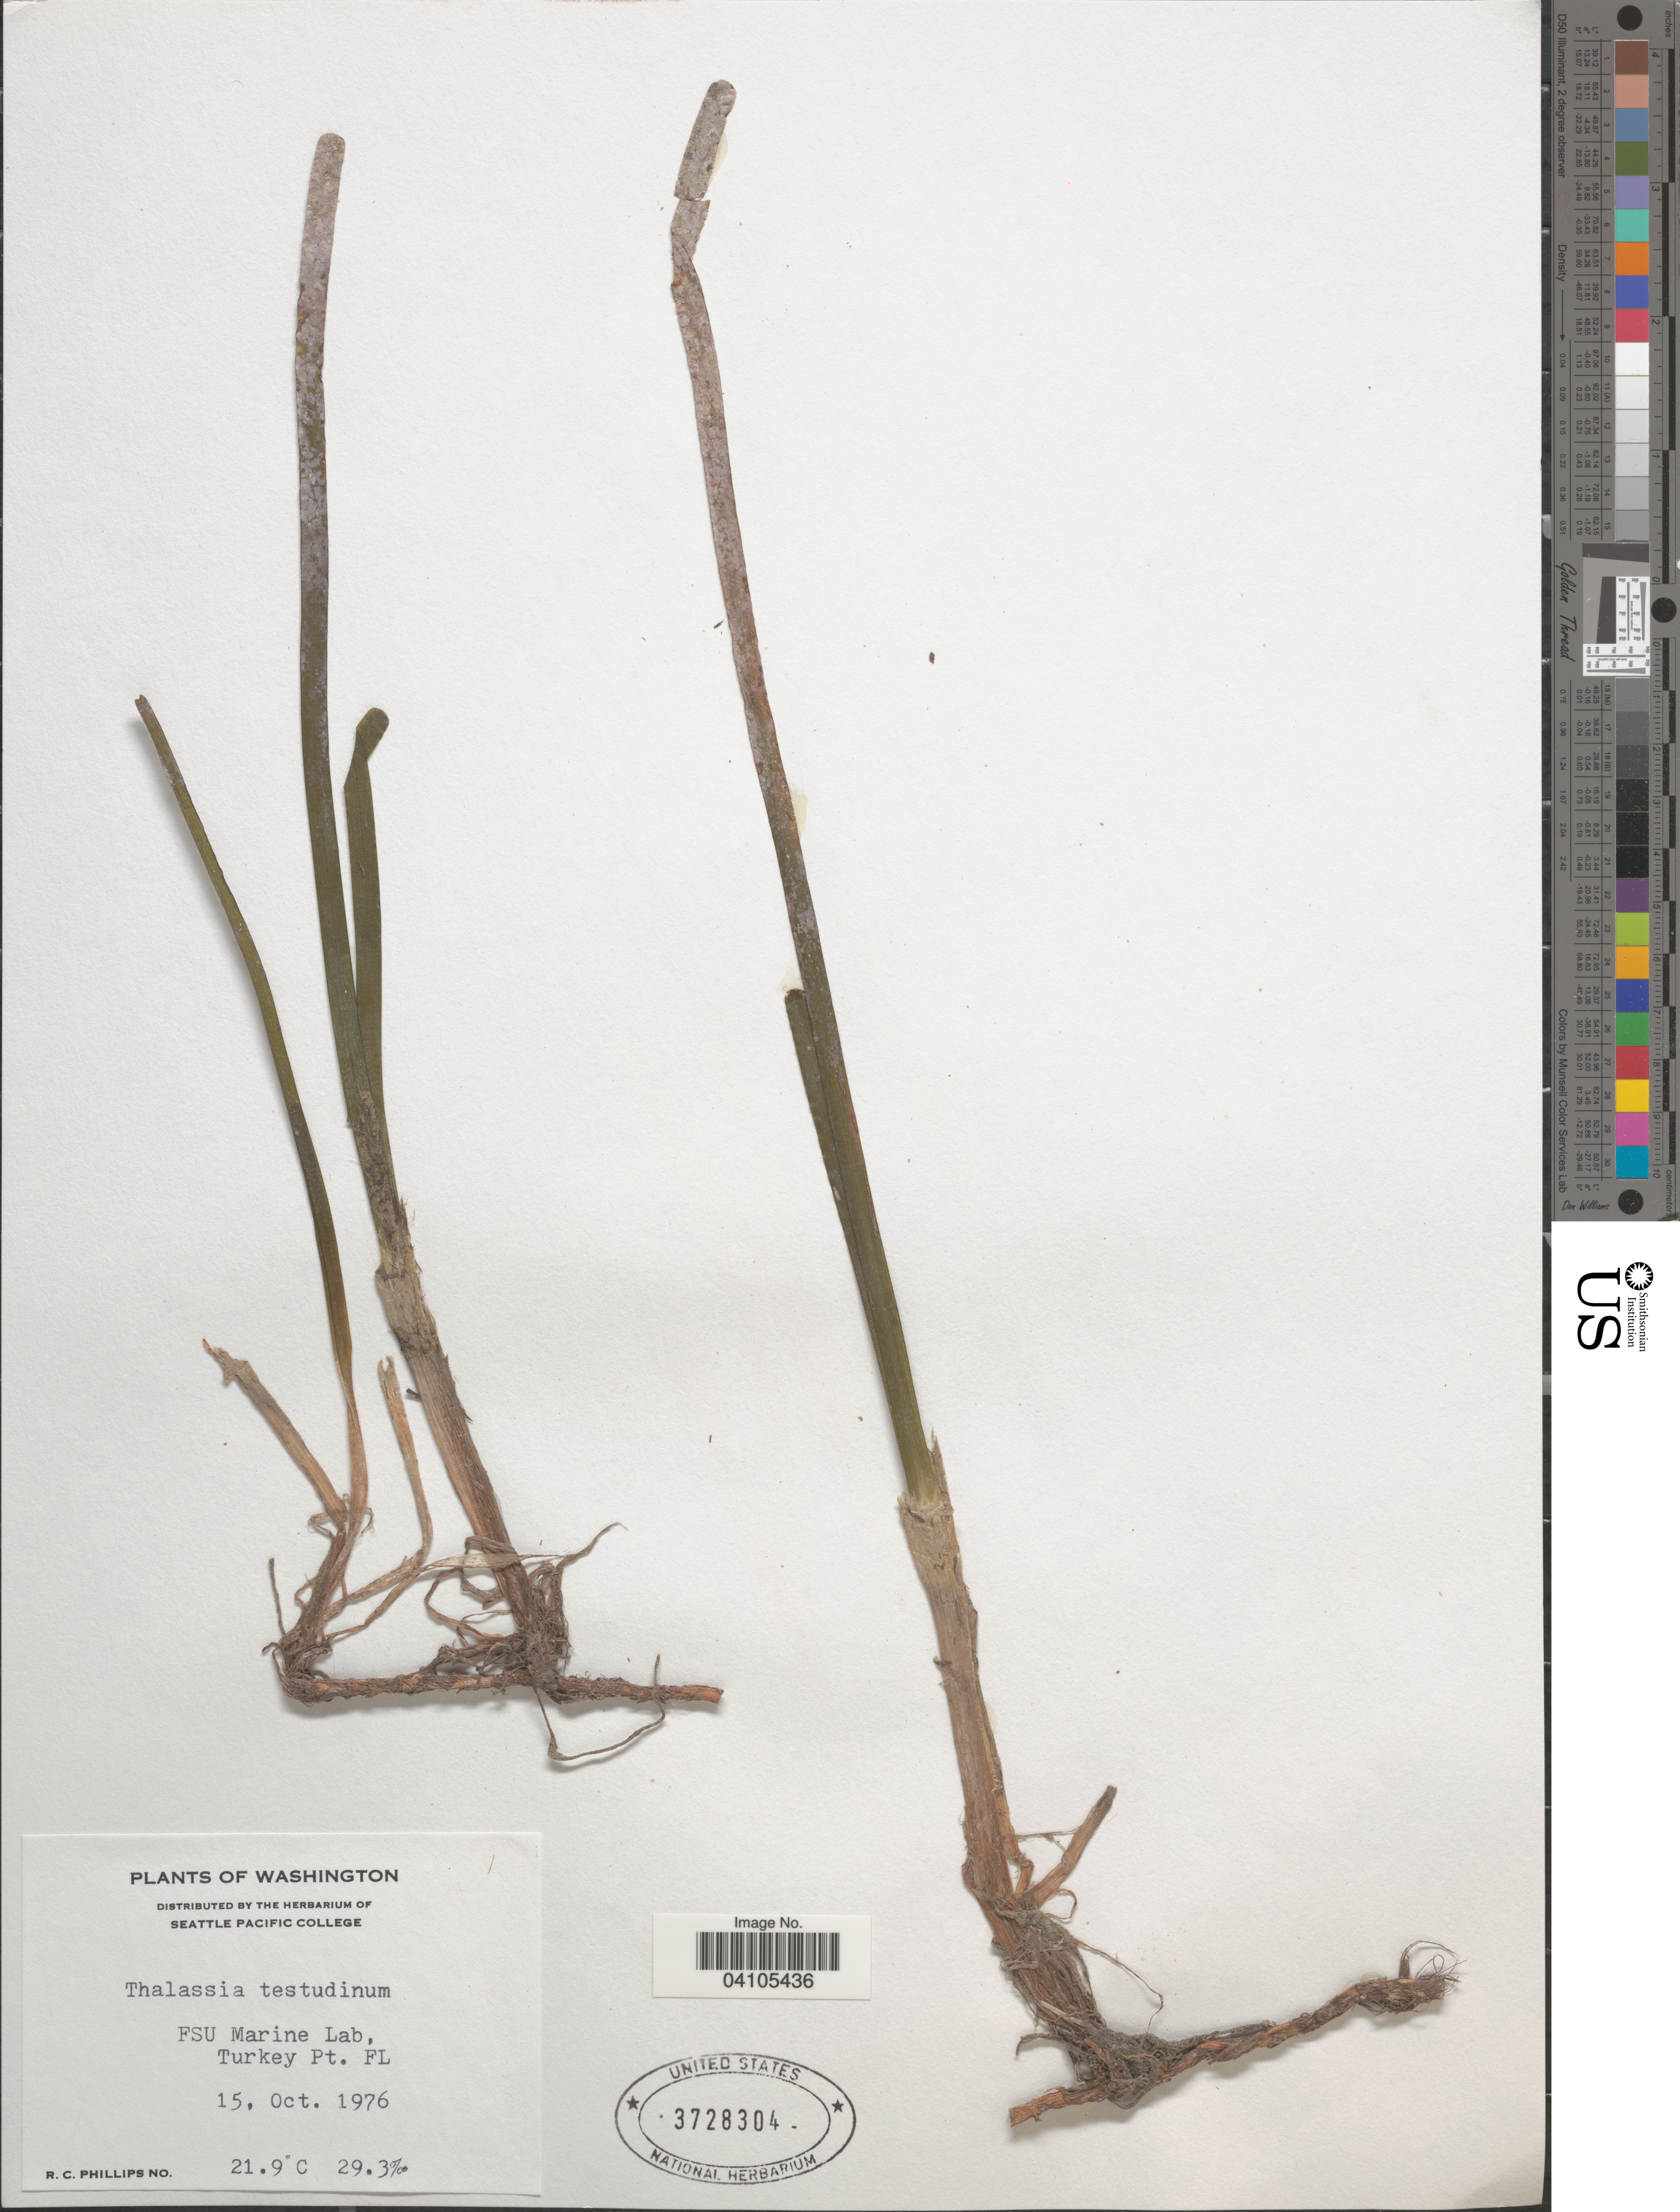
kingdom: Plantae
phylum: Tracheophyta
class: Liliopsida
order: Alismatales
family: Hydrocharitaceae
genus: Thalassia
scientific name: Thalassia testudinum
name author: Banks & Sol. ex K.D. Koenig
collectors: R. C. Phillips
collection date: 1976-10-15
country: United States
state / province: Florida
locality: FSU Marine Lab, Turkey Pt.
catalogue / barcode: US 3728304